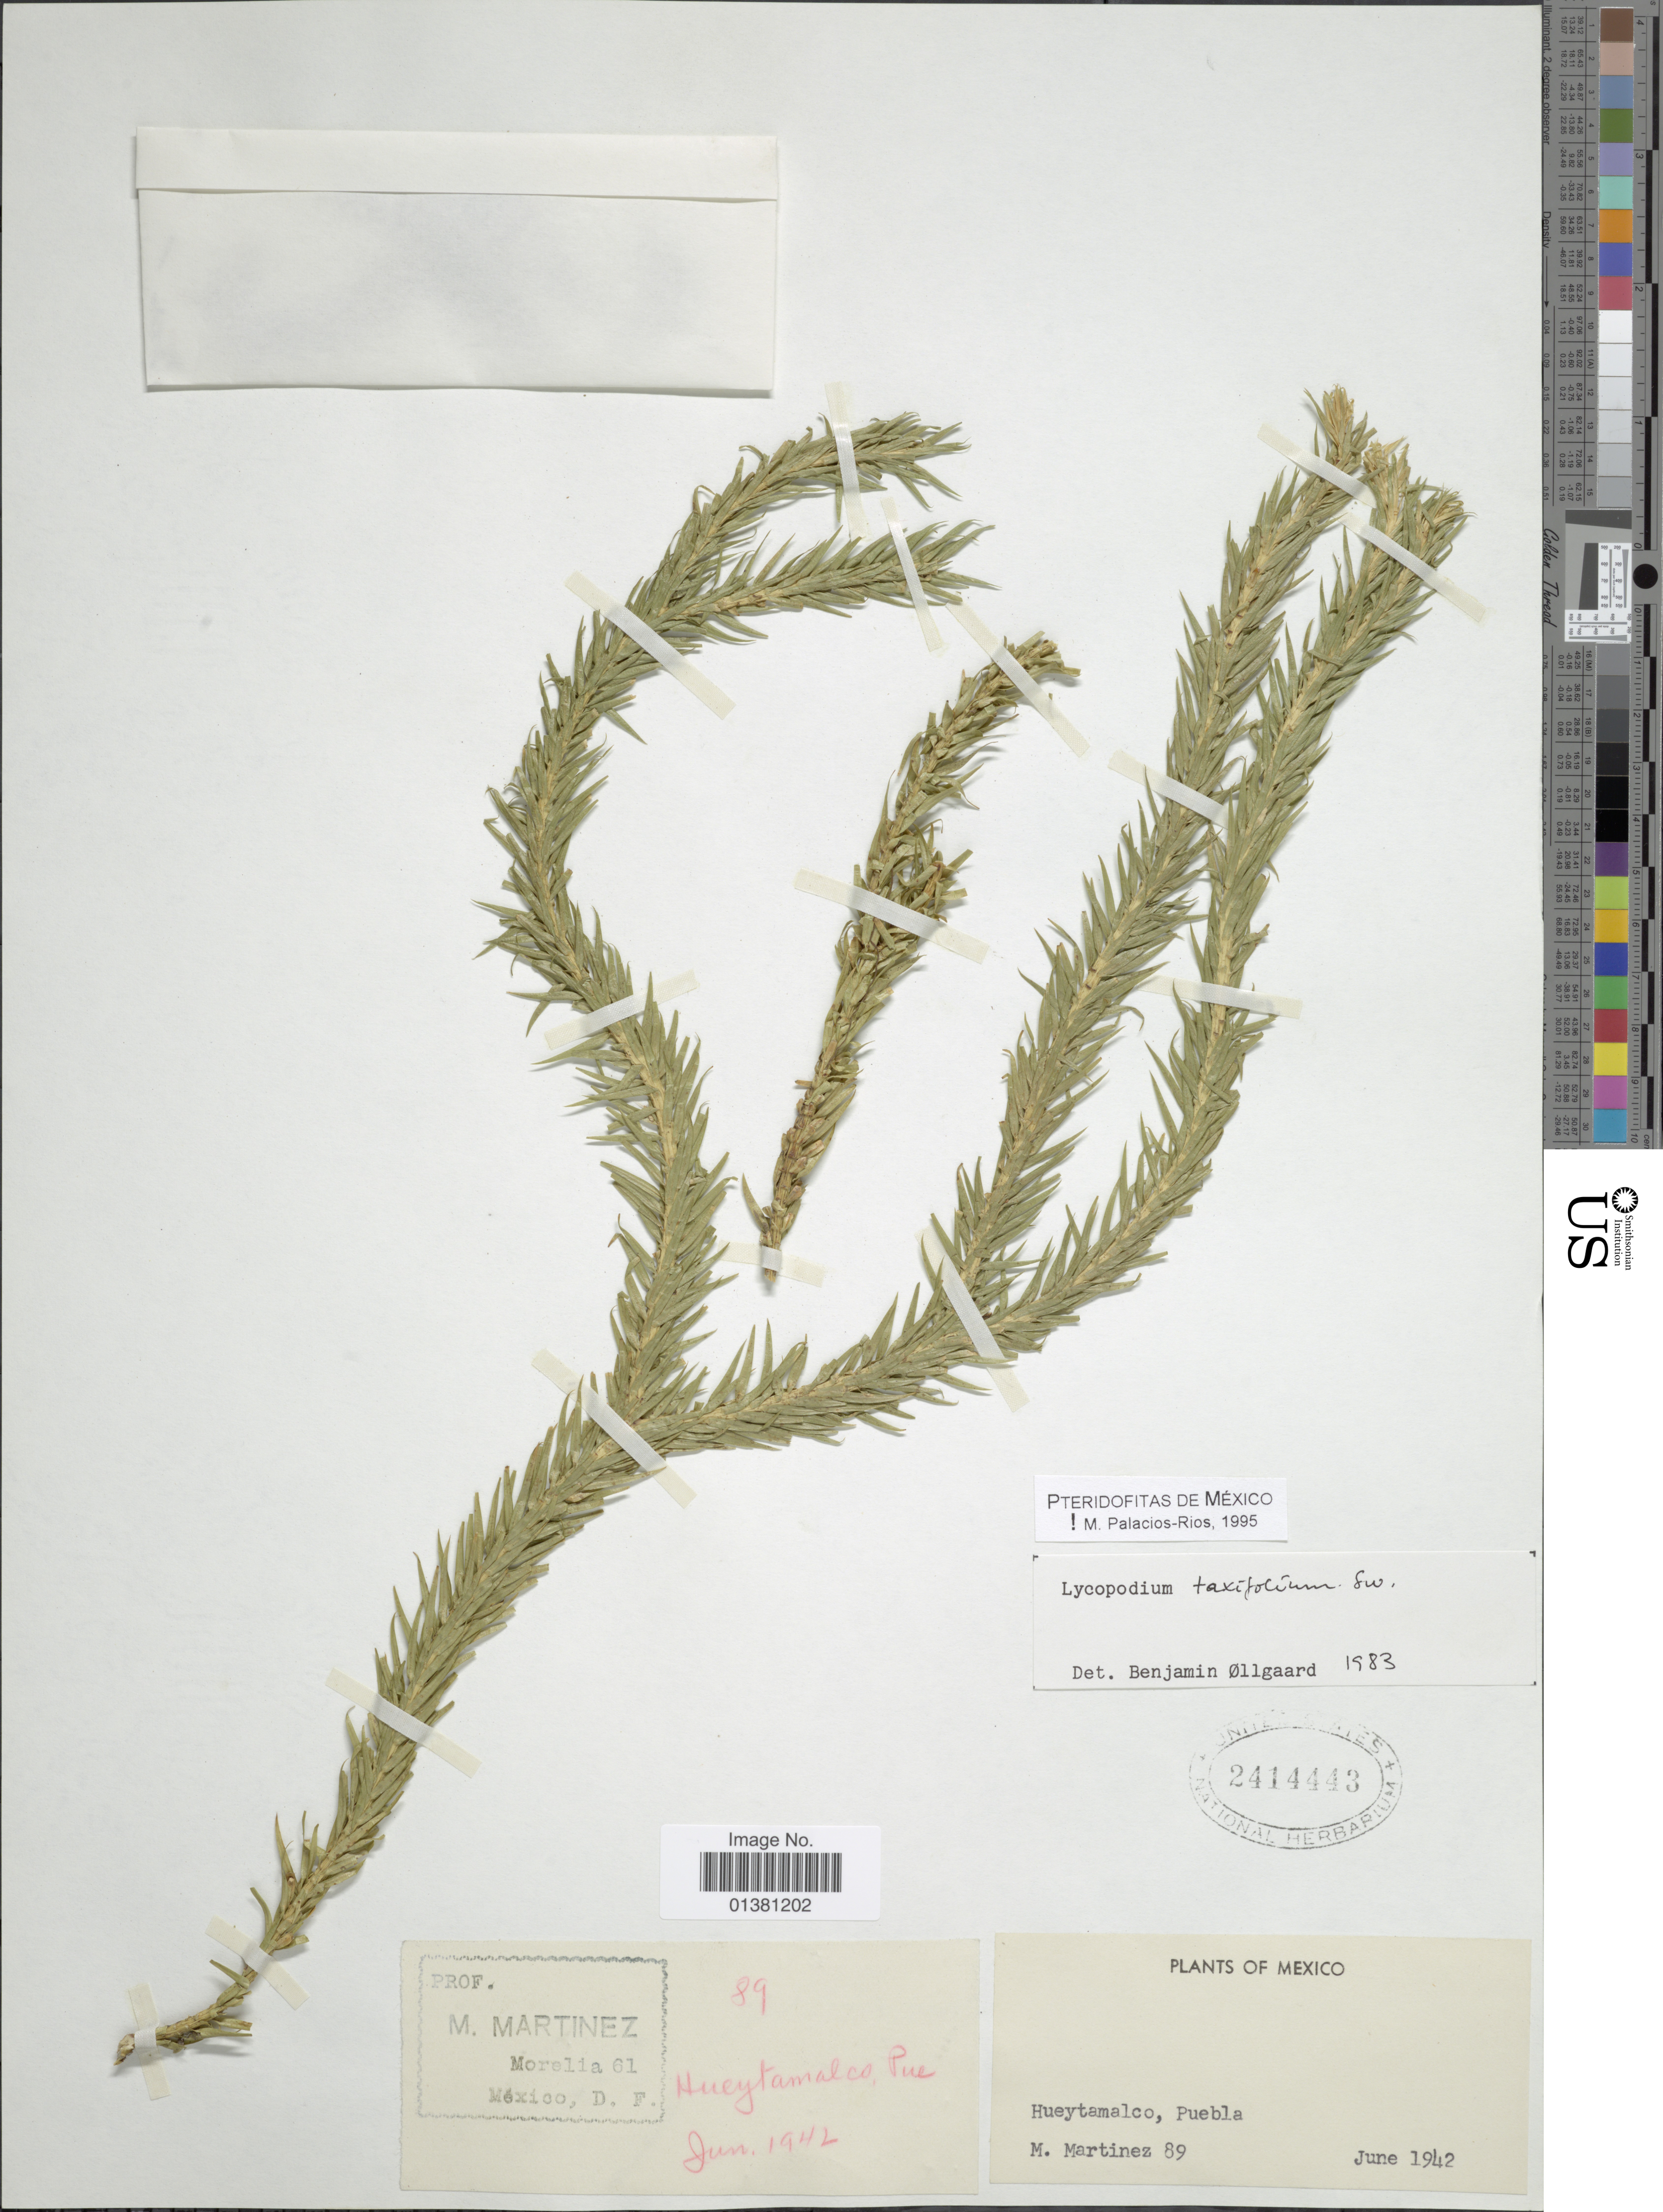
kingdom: Plantae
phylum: Tracheophyta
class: Lycopodiopsida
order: Lycopodiales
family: Lycopodiaceae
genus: Phlegmariurus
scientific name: Phlegmariurus taxifolius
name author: (Sw.) Á. Löve & D. Löve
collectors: M. Martinez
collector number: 89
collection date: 1942-06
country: Mexico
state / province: Puebla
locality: Hueytamalco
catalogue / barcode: US 2414443